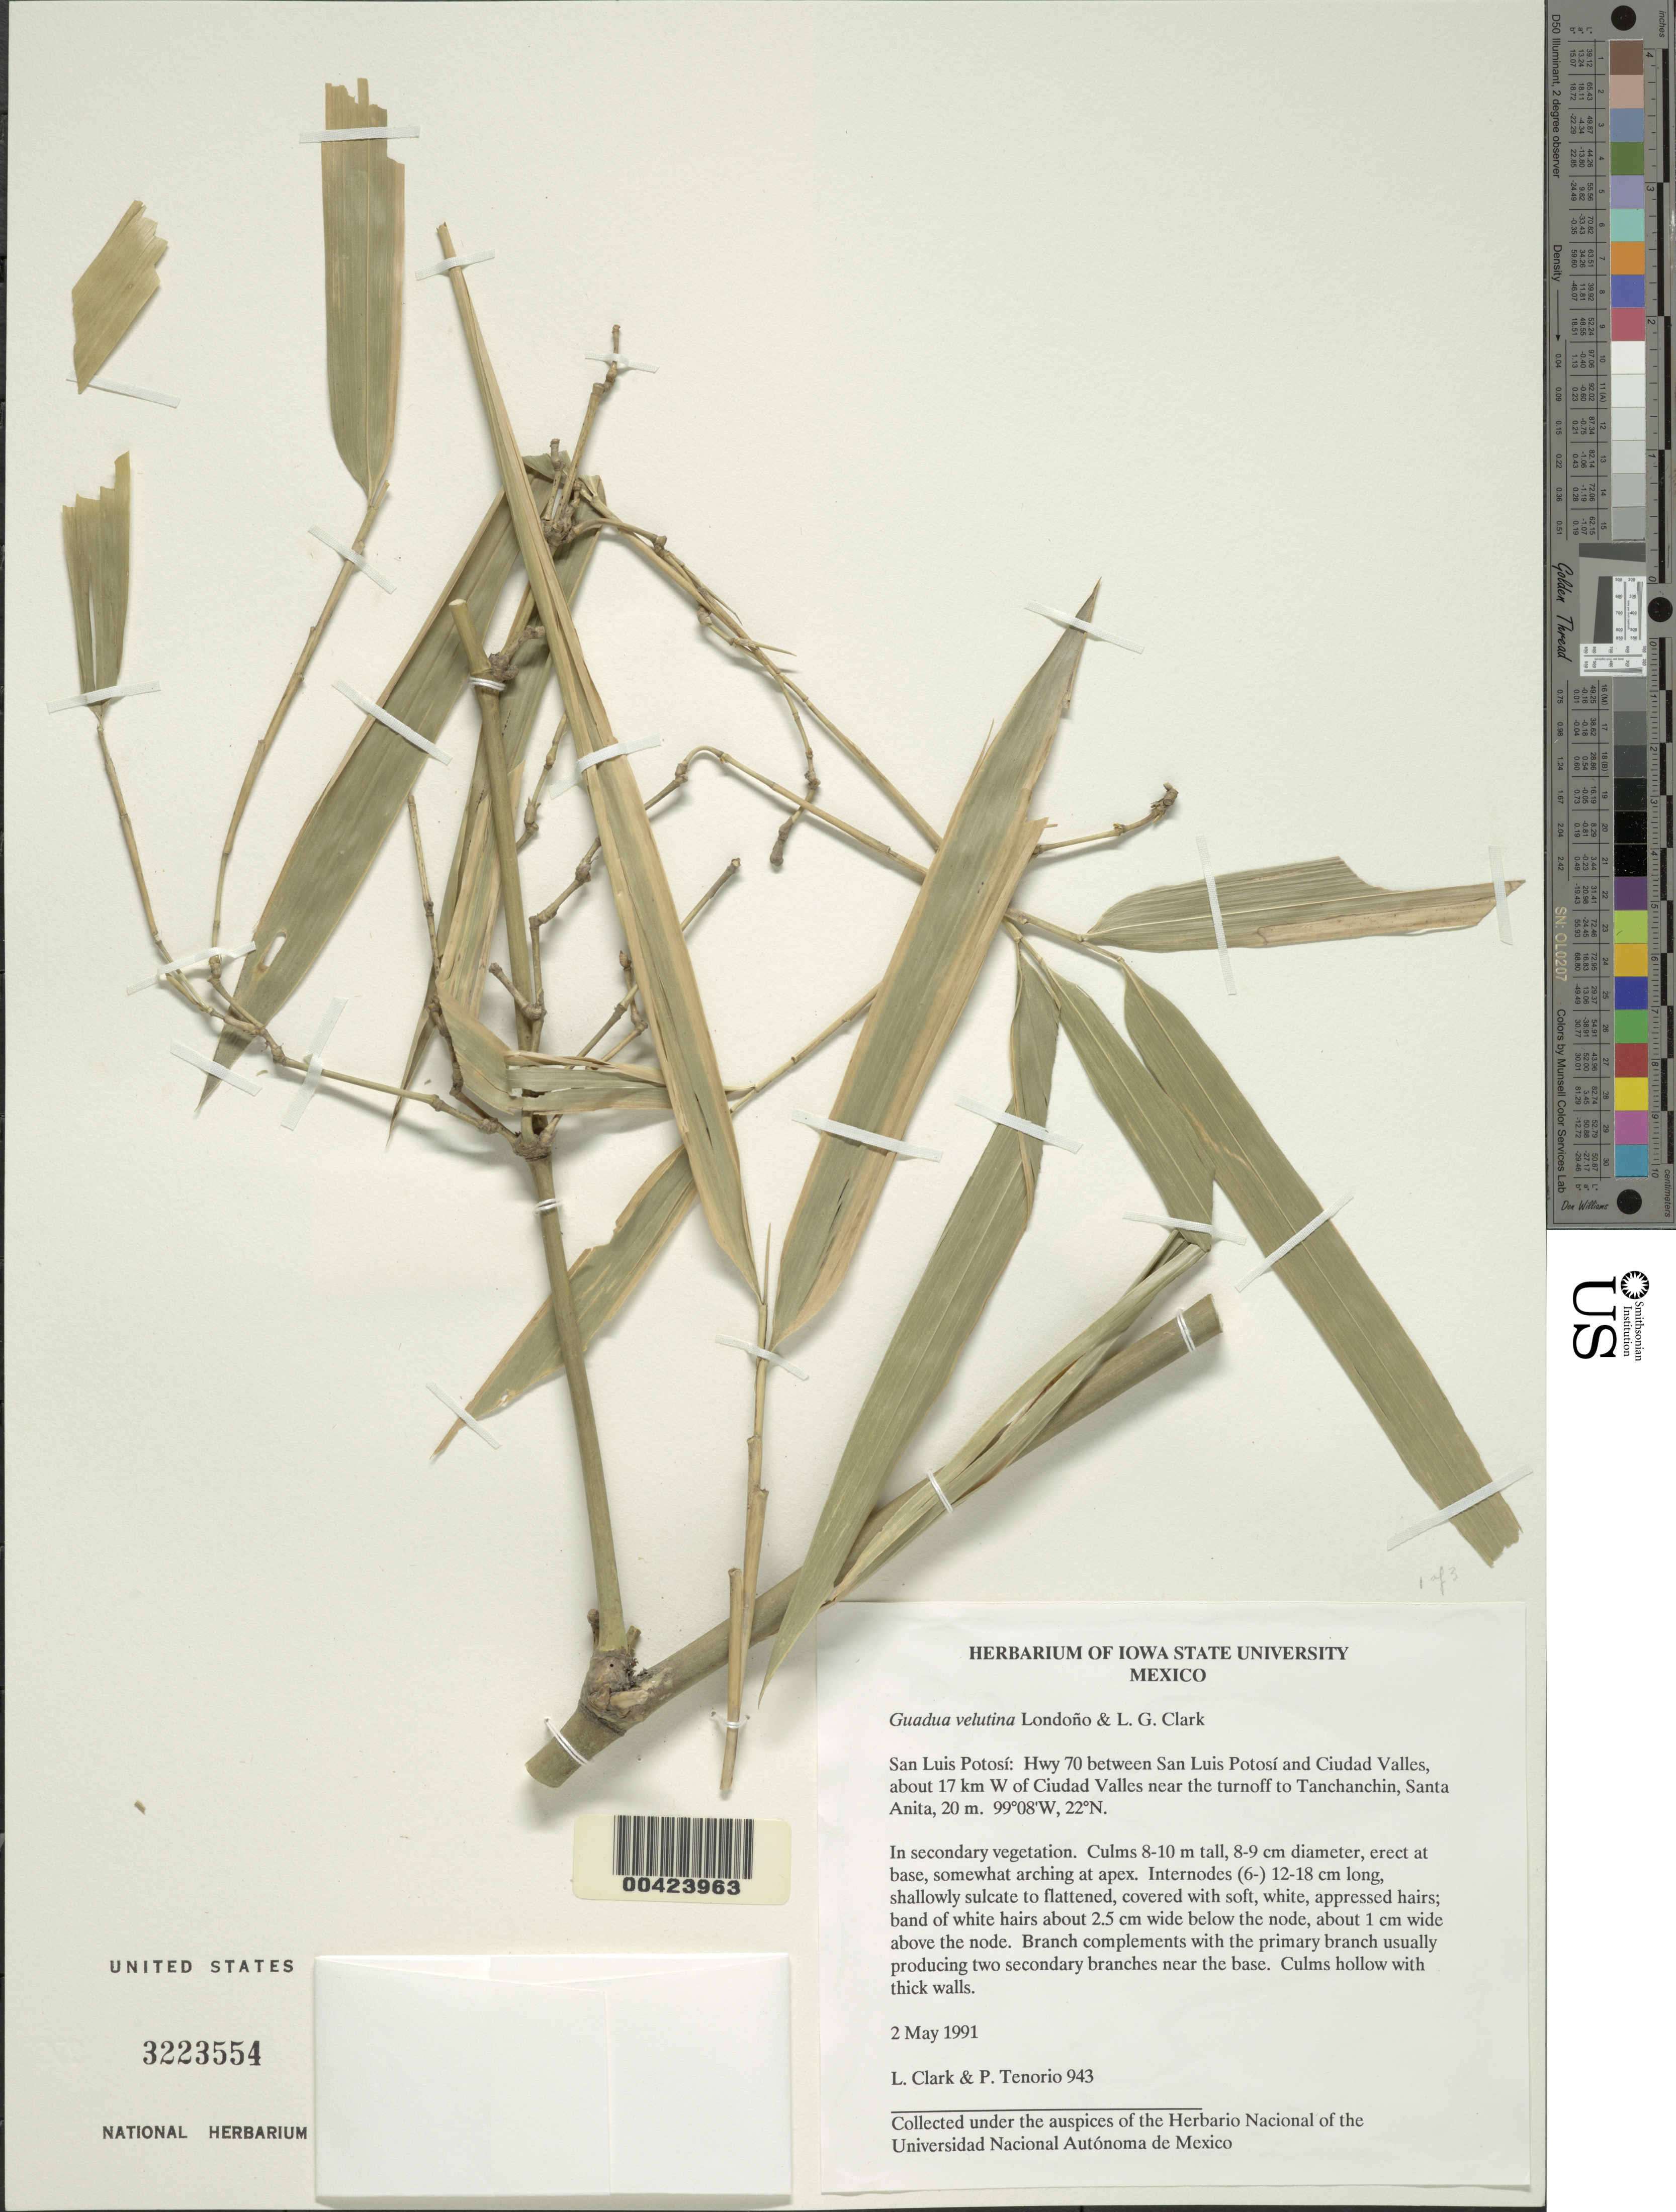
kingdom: Plantae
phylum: Tracheophyta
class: Liliopsida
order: Poales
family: Poaceae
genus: Guadua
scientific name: Guadua velutina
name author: Londoño & L.G. Clark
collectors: L. G. Clark & P. Tenorio L.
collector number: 943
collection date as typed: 02 May 1991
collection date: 1991-05-02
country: Mexico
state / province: San Luis Potosí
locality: Los cuates; hwy 70 between San Luis Potosi and cuidad valles, km 39-38 abut 32 km W of cuidad valles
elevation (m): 20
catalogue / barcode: US 3223554